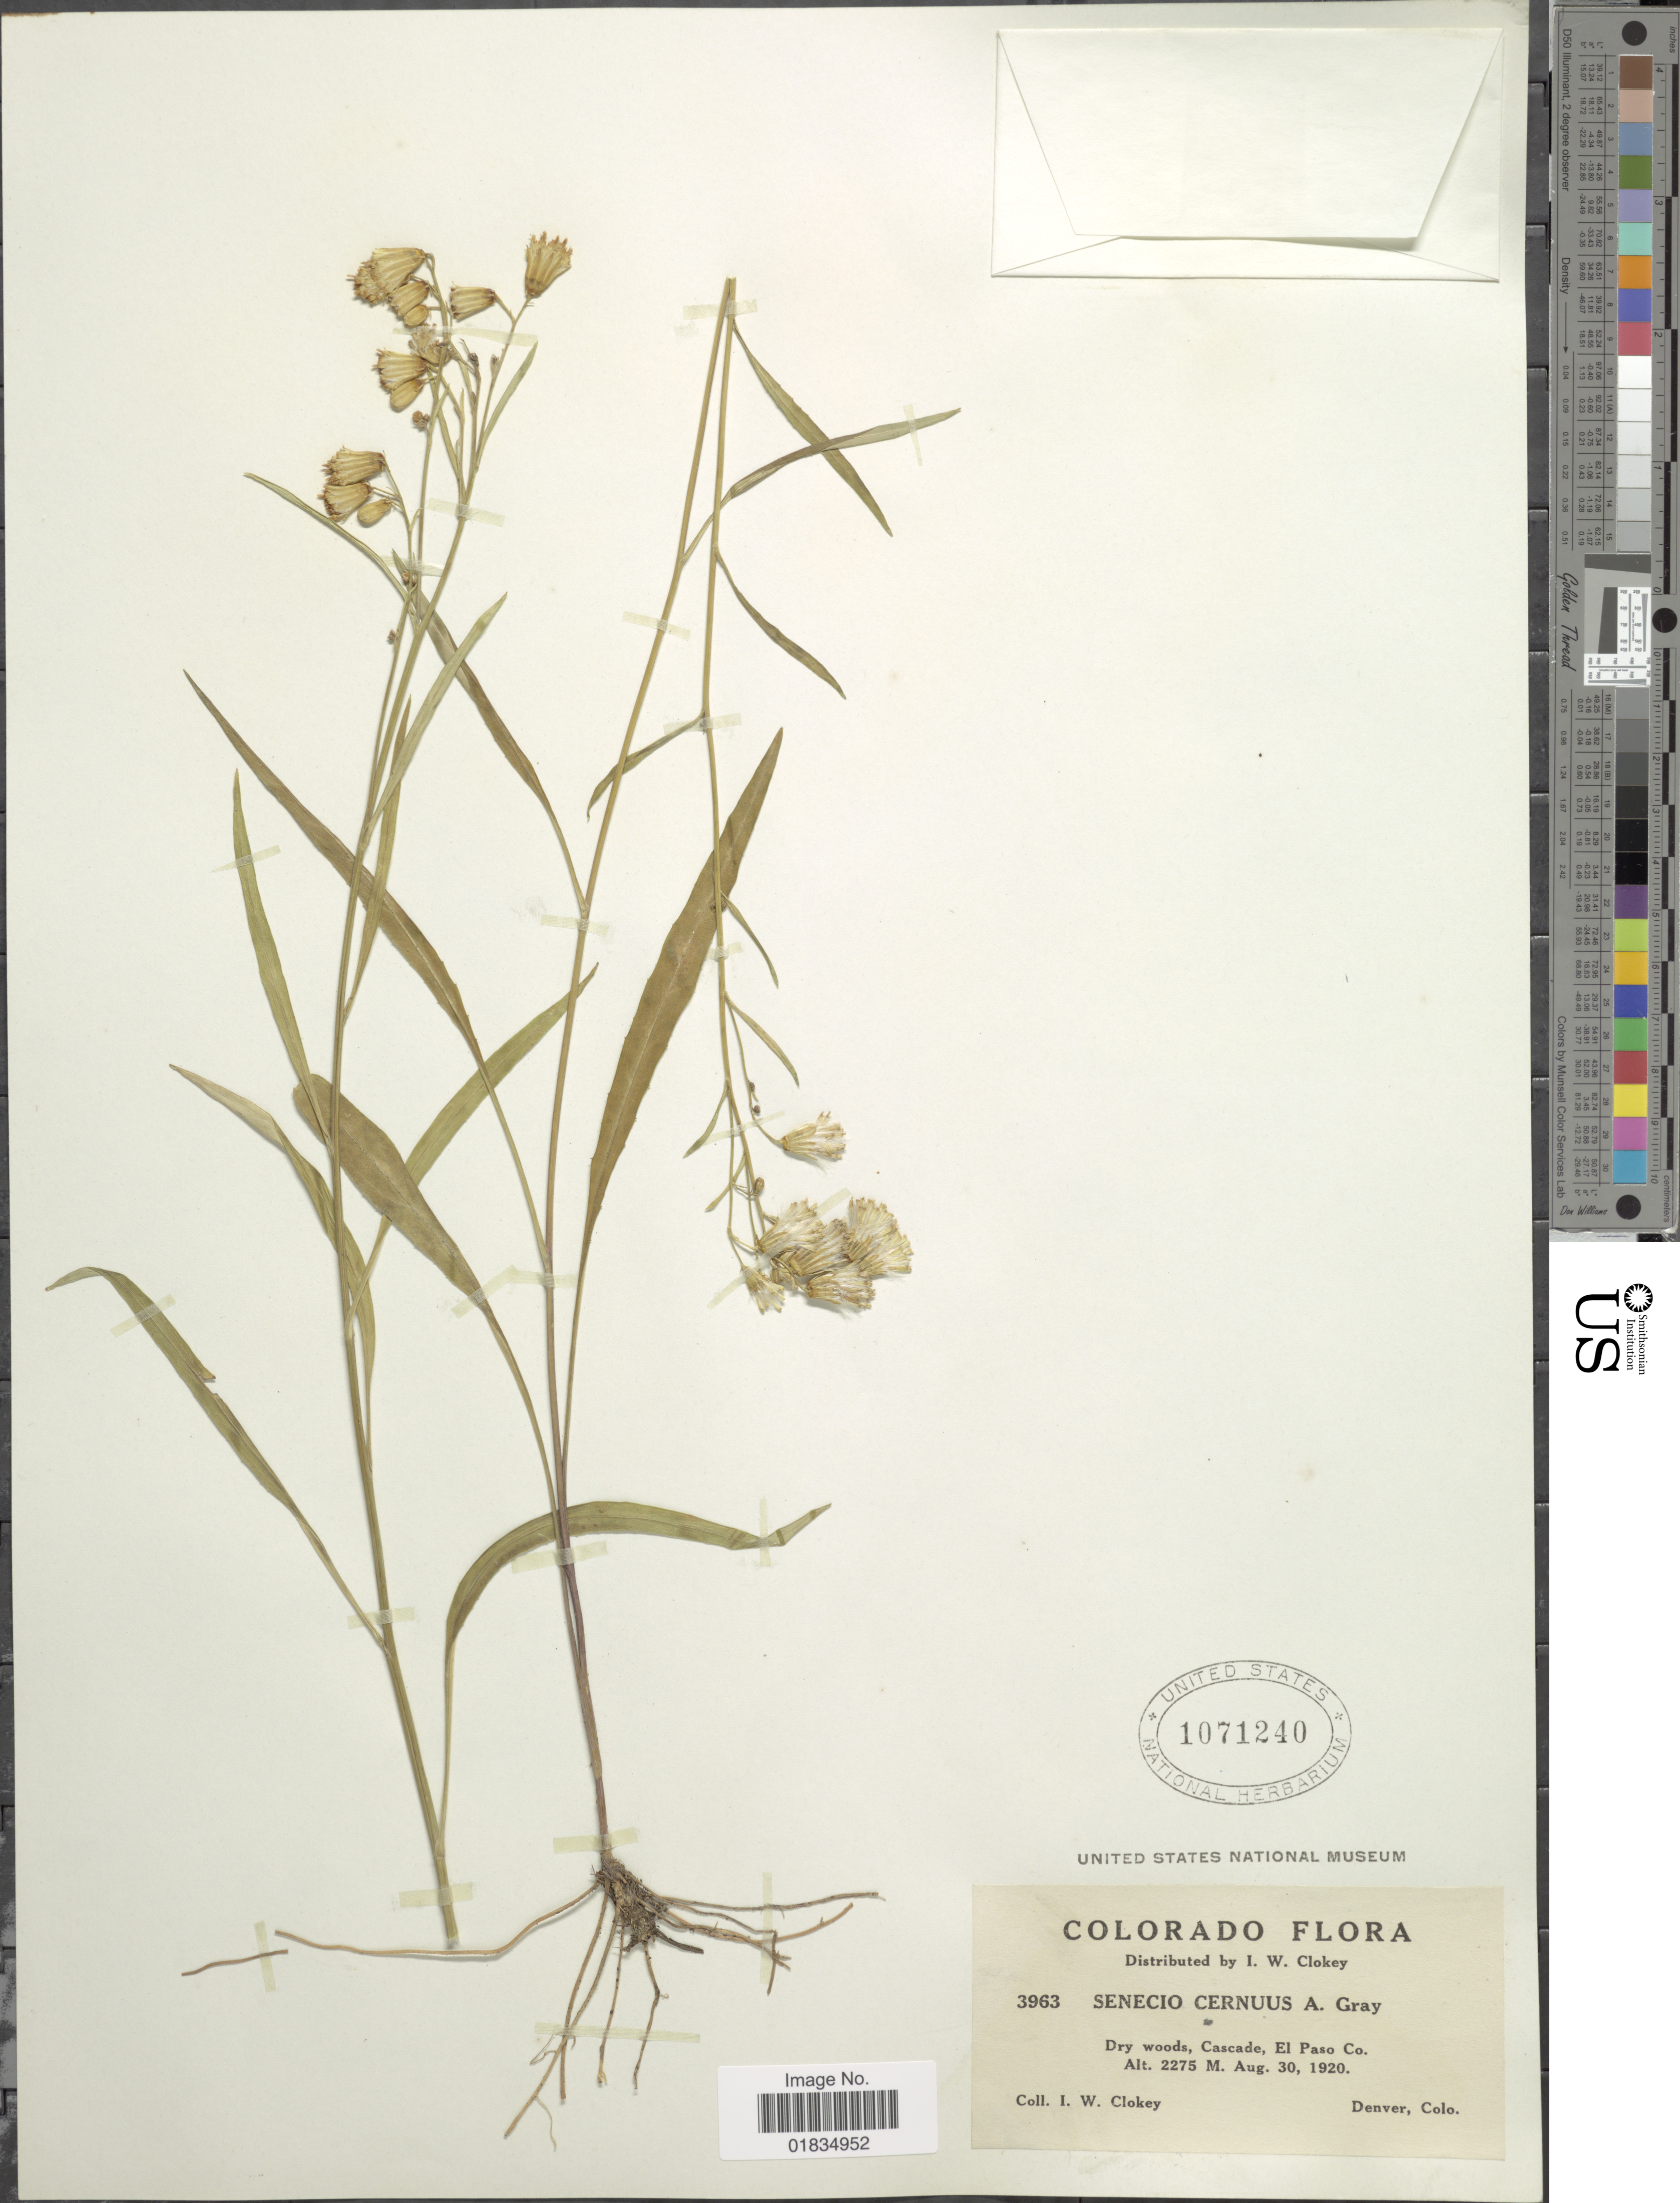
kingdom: Plantae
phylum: Tracheophyta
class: Magnoliopsida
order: Asterales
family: Asteraceae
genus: Senecio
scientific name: Senecio pudicus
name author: Greene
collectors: I. W. Clokey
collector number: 3963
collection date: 1920-08-30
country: United States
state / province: Colorado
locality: Cascade, El Paso Co. Denver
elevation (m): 2275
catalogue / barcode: US 1071240